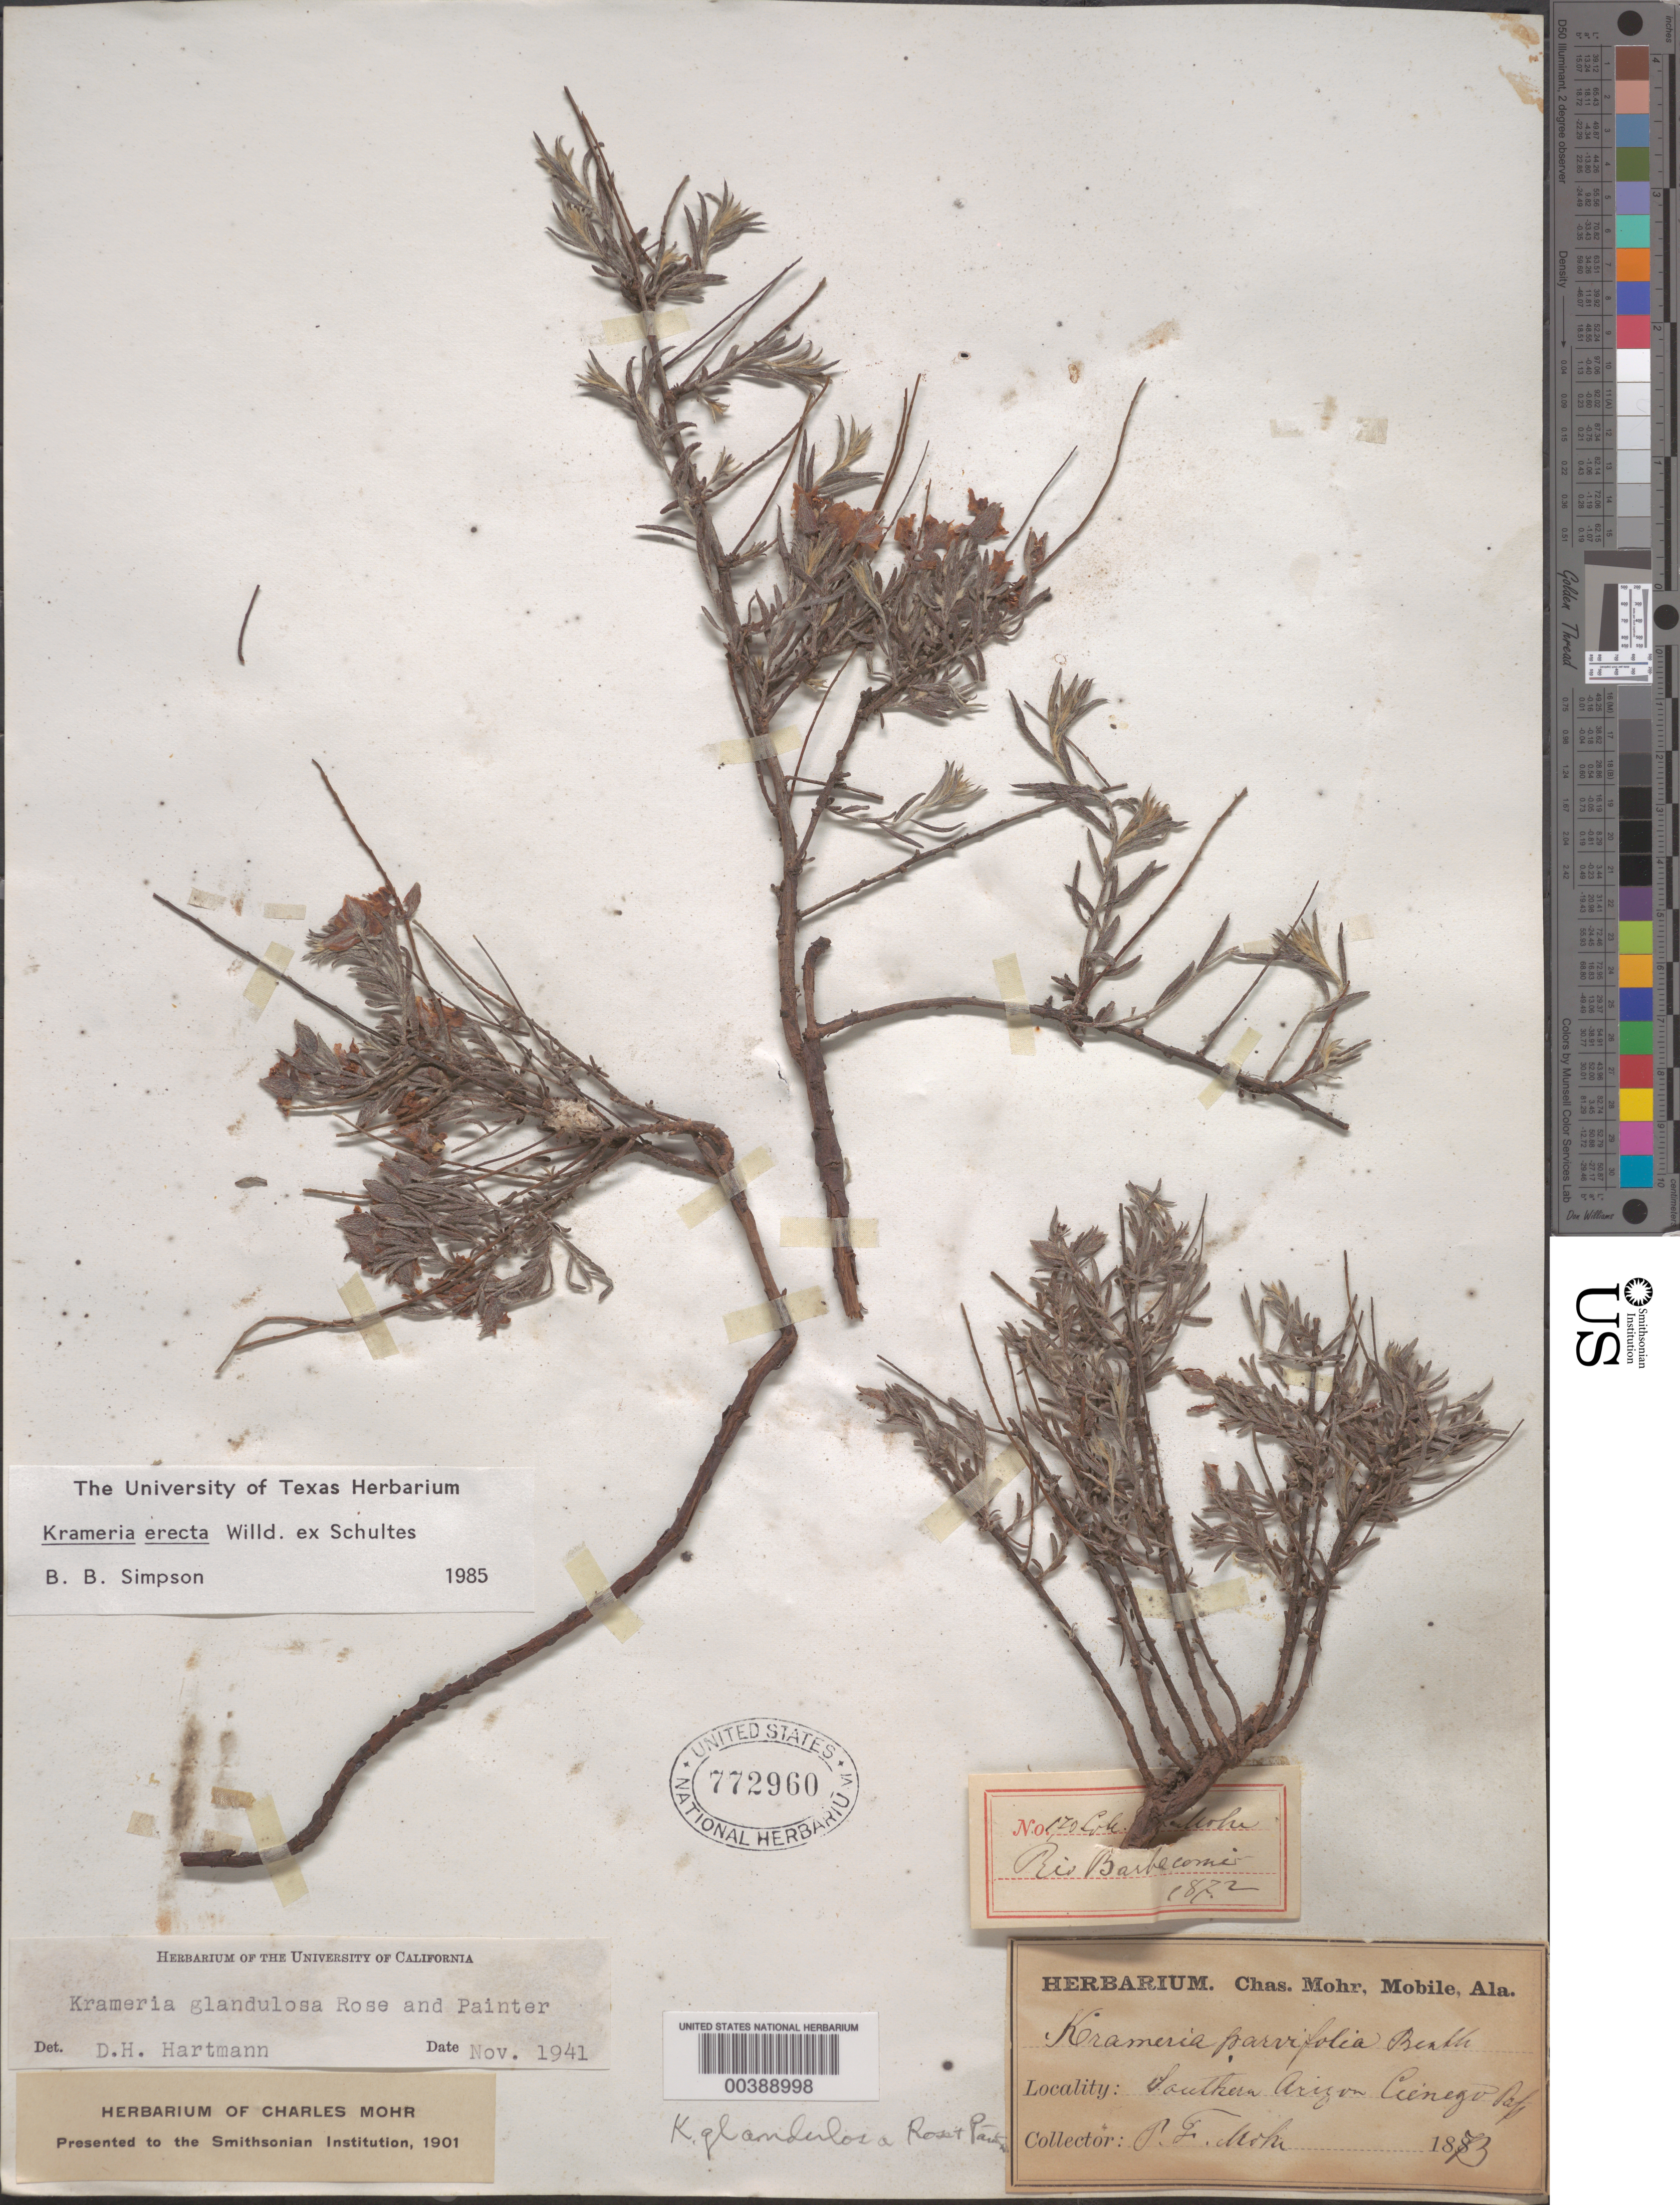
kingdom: Plantae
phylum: Tracheophyta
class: Magnoliopsida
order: Zygophyllales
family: Krameriaceae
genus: Krameria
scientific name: Krameria glandulosa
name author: Rose & J.H. Painter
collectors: C. T. Mohr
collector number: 170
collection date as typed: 1872 or -- -- 1873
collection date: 1872 or 1873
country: United States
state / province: Arizona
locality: Southern arizona; cienego pass; rio barbecomes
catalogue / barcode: US 772960